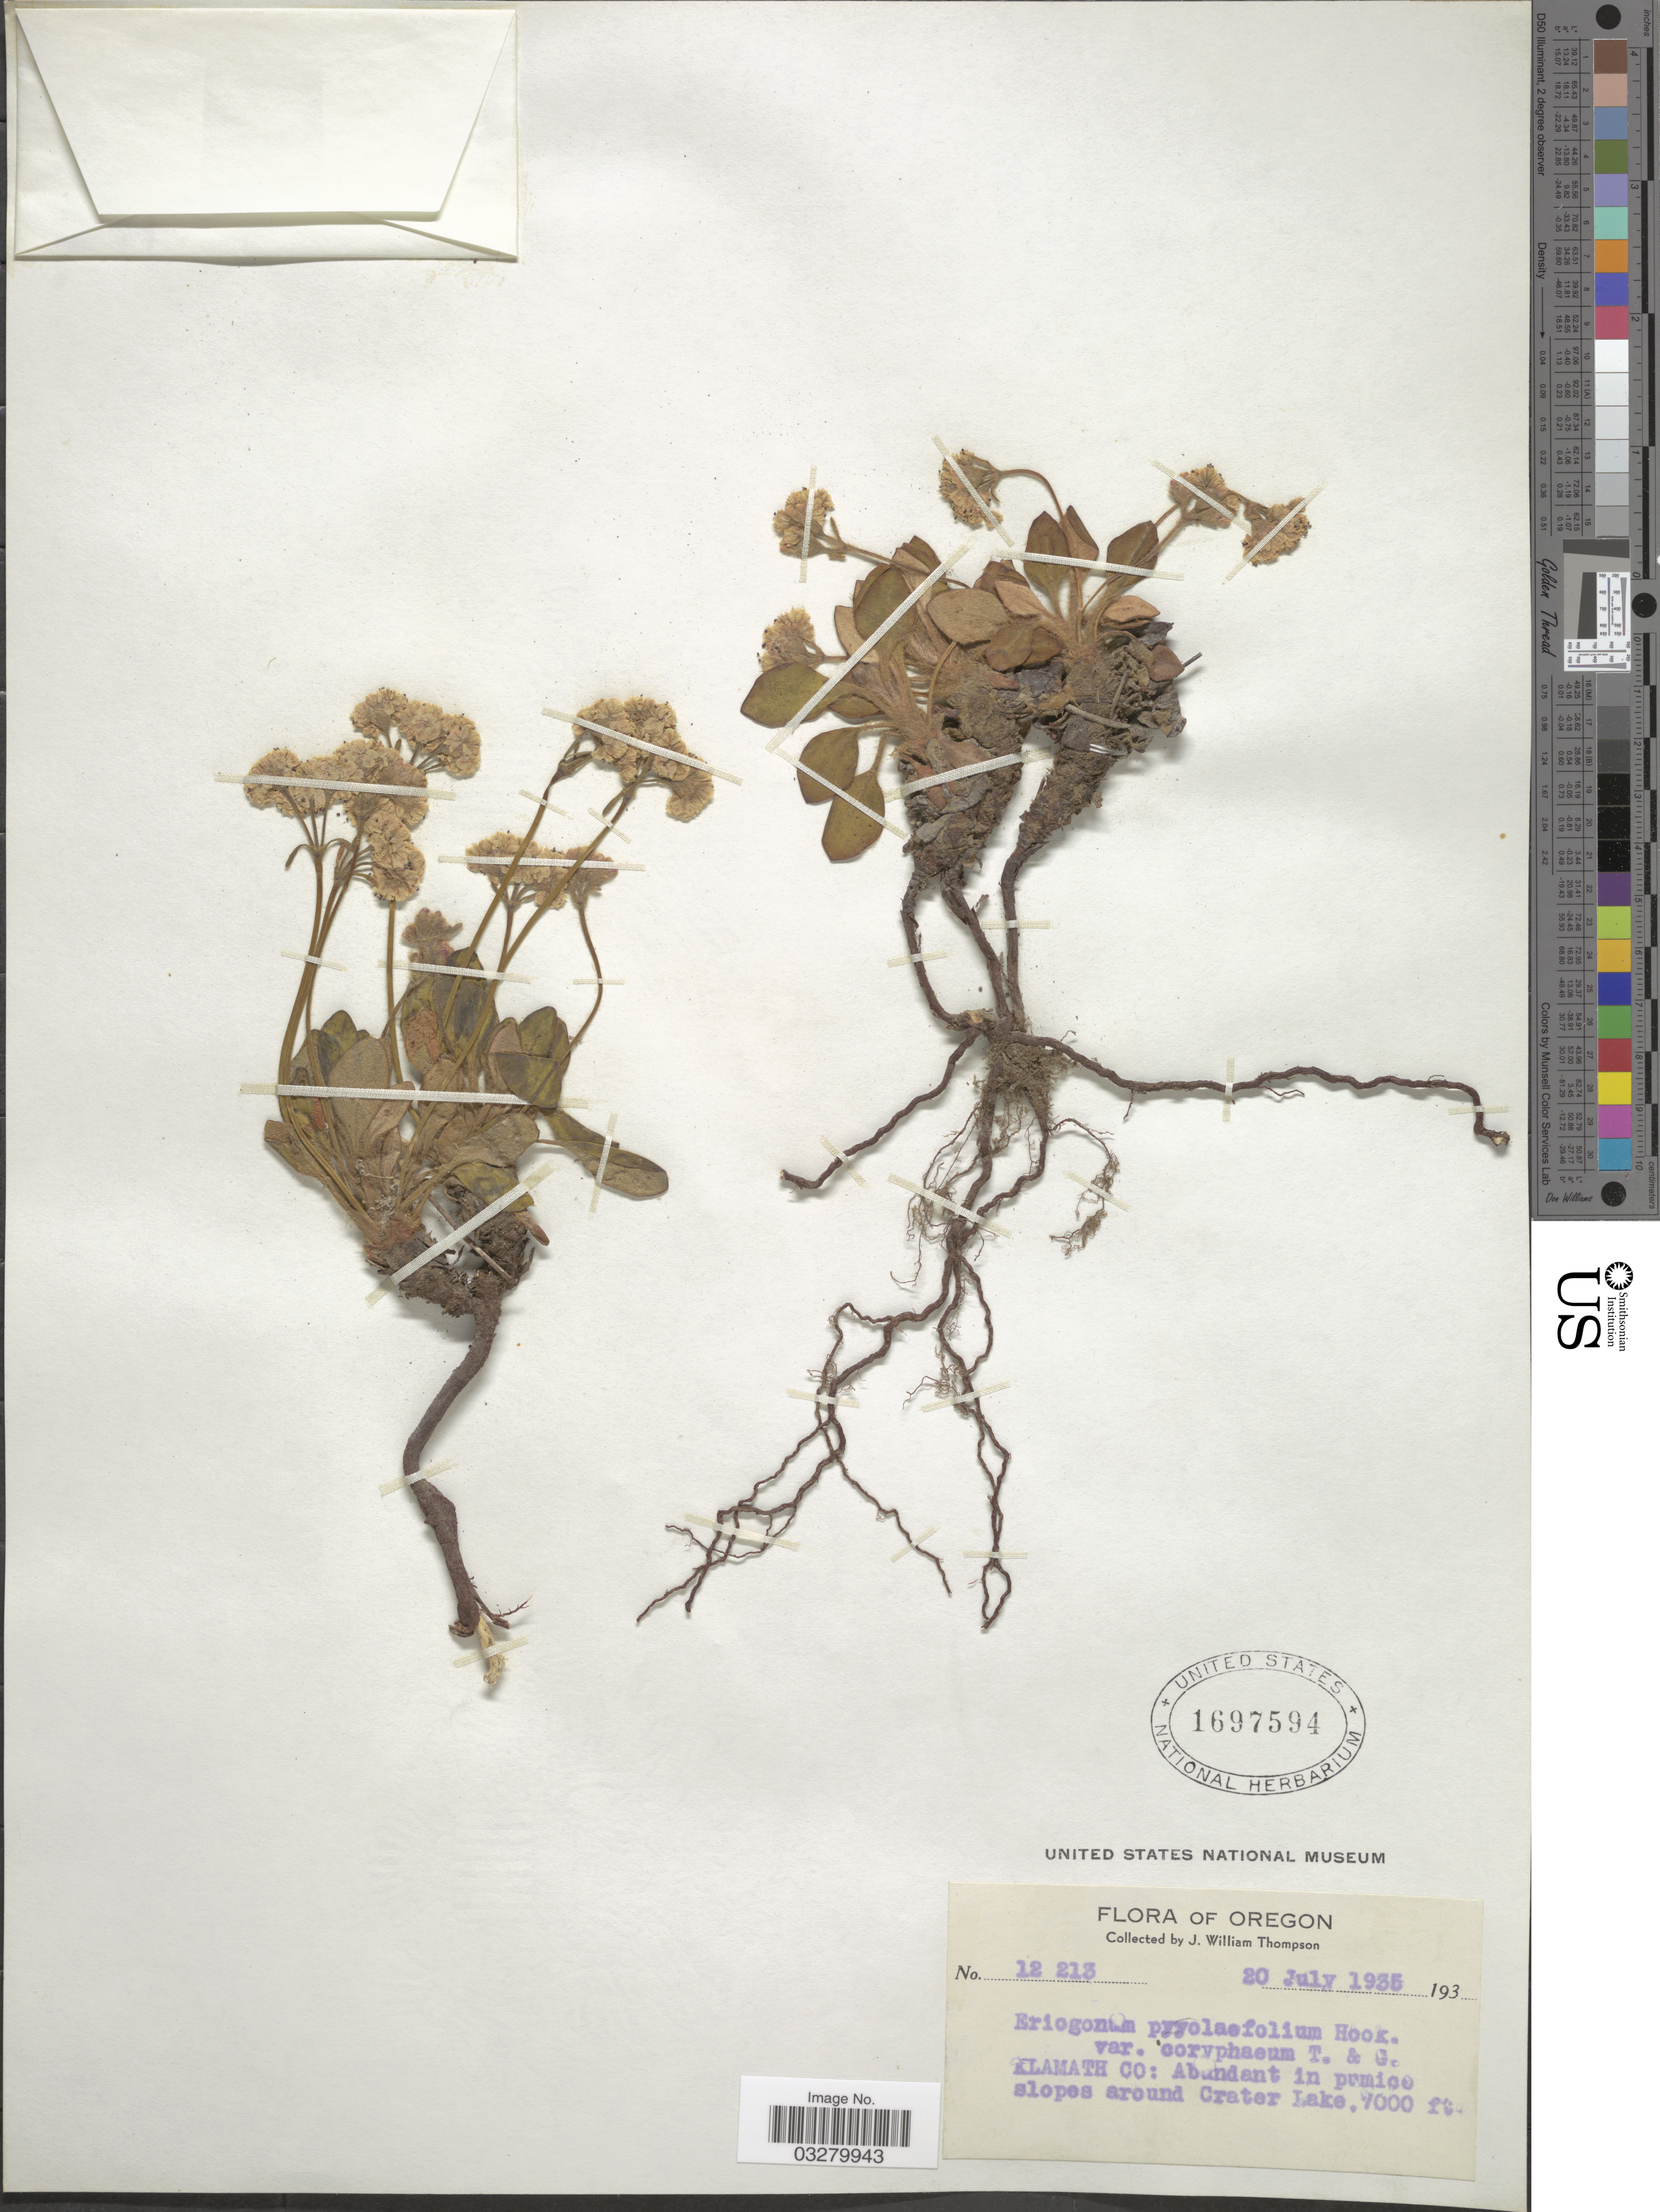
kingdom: Plantae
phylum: Tracheophyta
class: Magnoliopsida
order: Caryophyllales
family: Polygonaceae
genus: Eriogonum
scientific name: Eriogonum pyrolifolium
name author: Hook.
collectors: J. W. Thompson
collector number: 12213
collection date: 1935-07-20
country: United States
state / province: Oregon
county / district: Klamath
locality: Klamath Co: Abundant in pumice slopes around Crater Lake.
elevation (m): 2134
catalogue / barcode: US 1697594